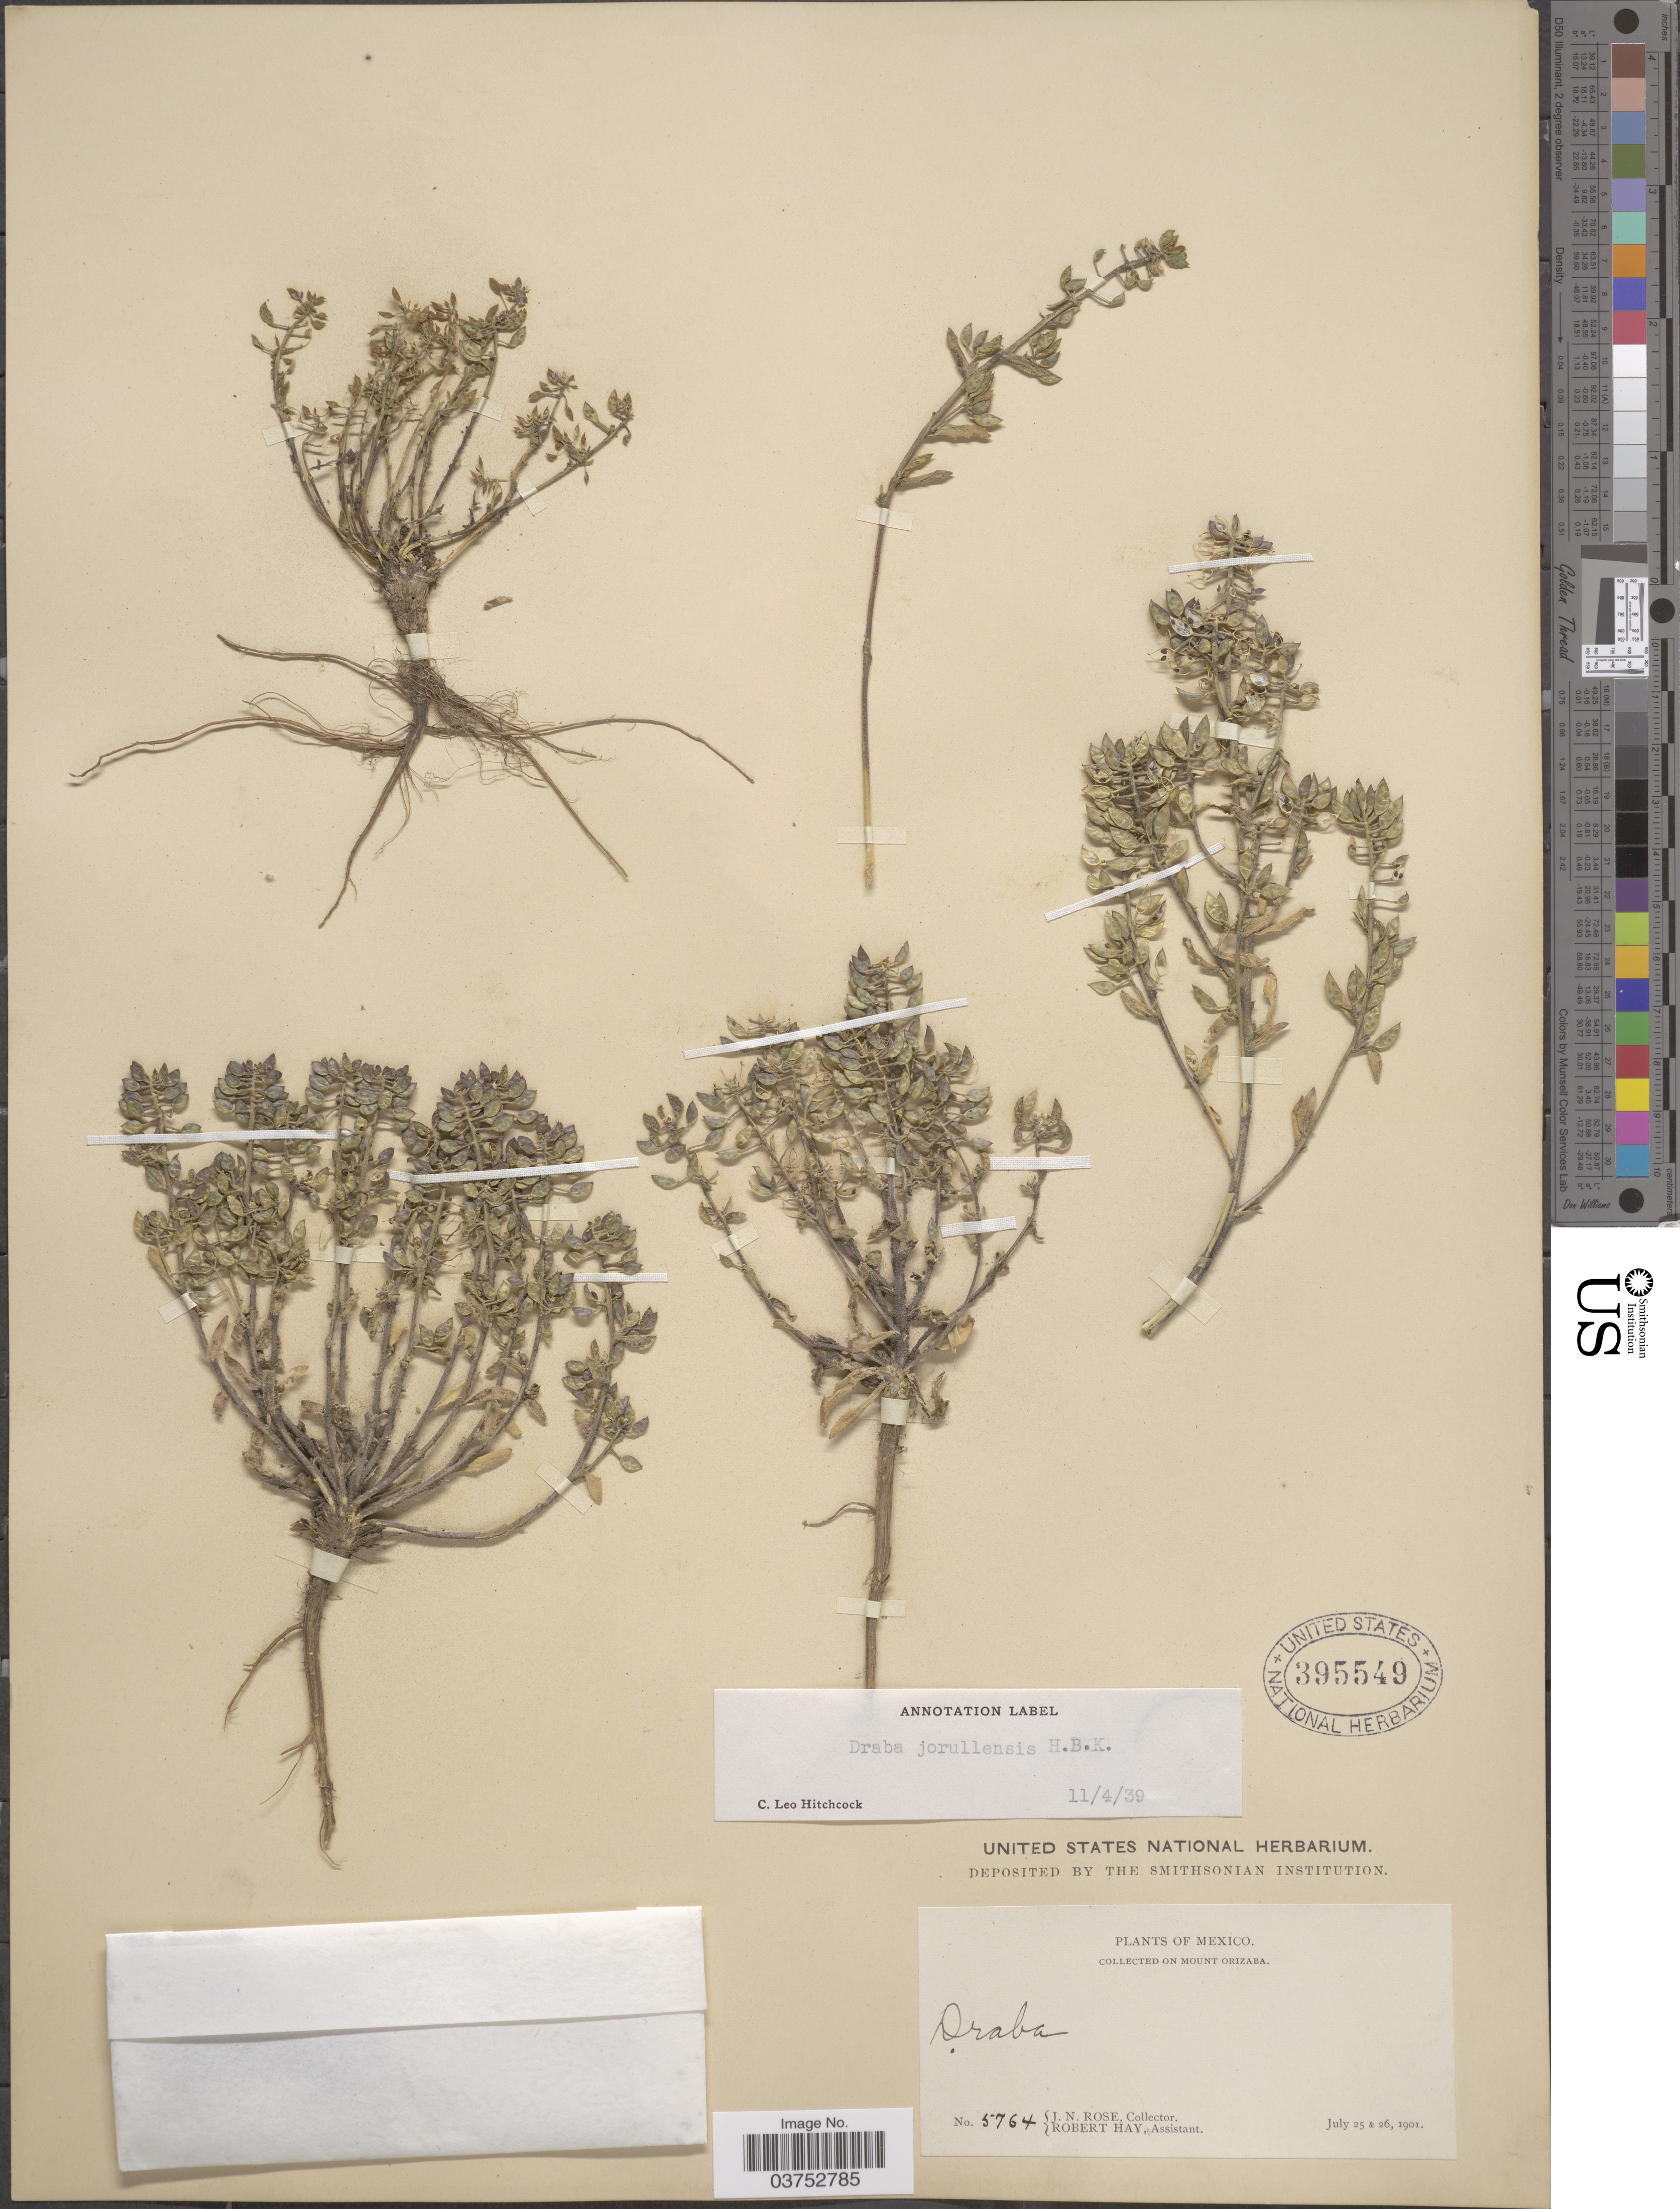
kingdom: Plantae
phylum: Tracheophyta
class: Magnoliopsida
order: Brassicales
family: Brassicaceae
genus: Draba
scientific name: Draba jorullensis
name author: Kunth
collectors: J. N. Rose & R. H. Hay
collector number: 5764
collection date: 1901-07-25/1901-07-26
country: Mexico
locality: On Mount Orizaba.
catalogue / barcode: US 395549